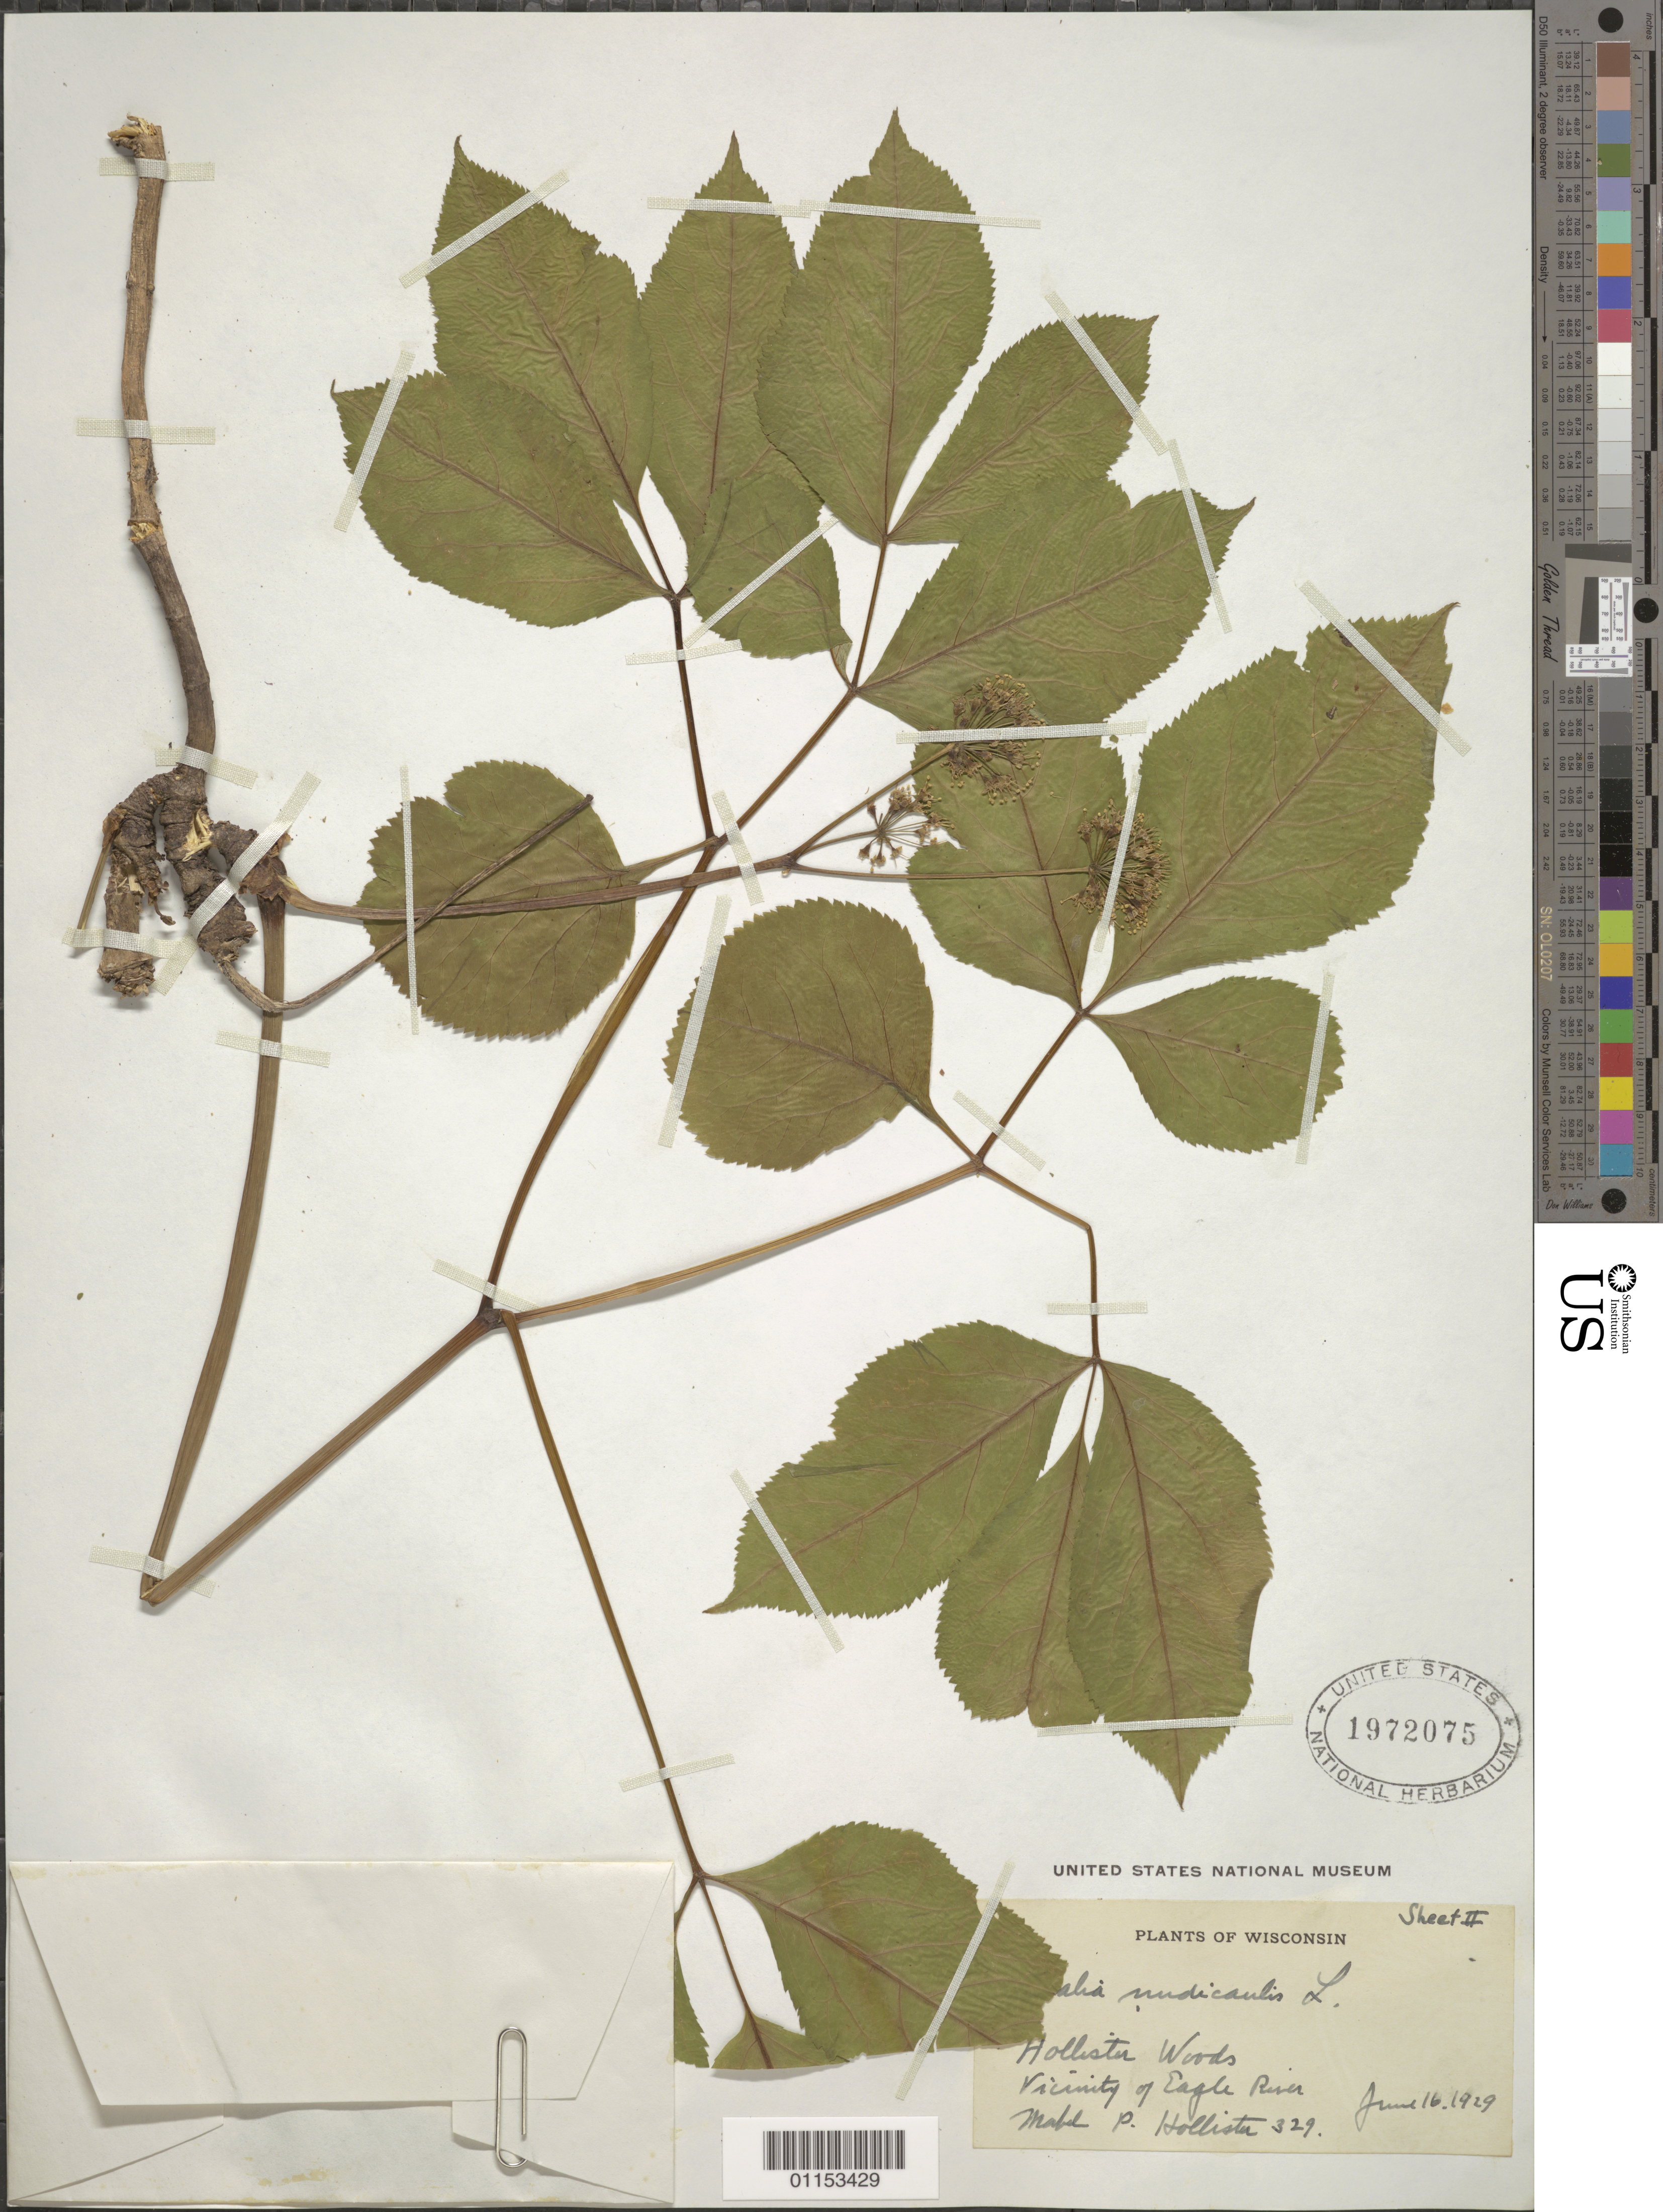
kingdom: Plantae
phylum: Tracheophyta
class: Magnoliopsida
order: Apiales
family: Araliaceae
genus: Aralia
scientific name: Aralia nudicaulis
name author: L.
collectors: M. Hollister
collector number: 329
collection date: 1929-06-16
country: United States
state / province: Wisconsin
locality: Vicinity of Eagle River.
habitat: Woods.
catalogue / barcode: US 1972075